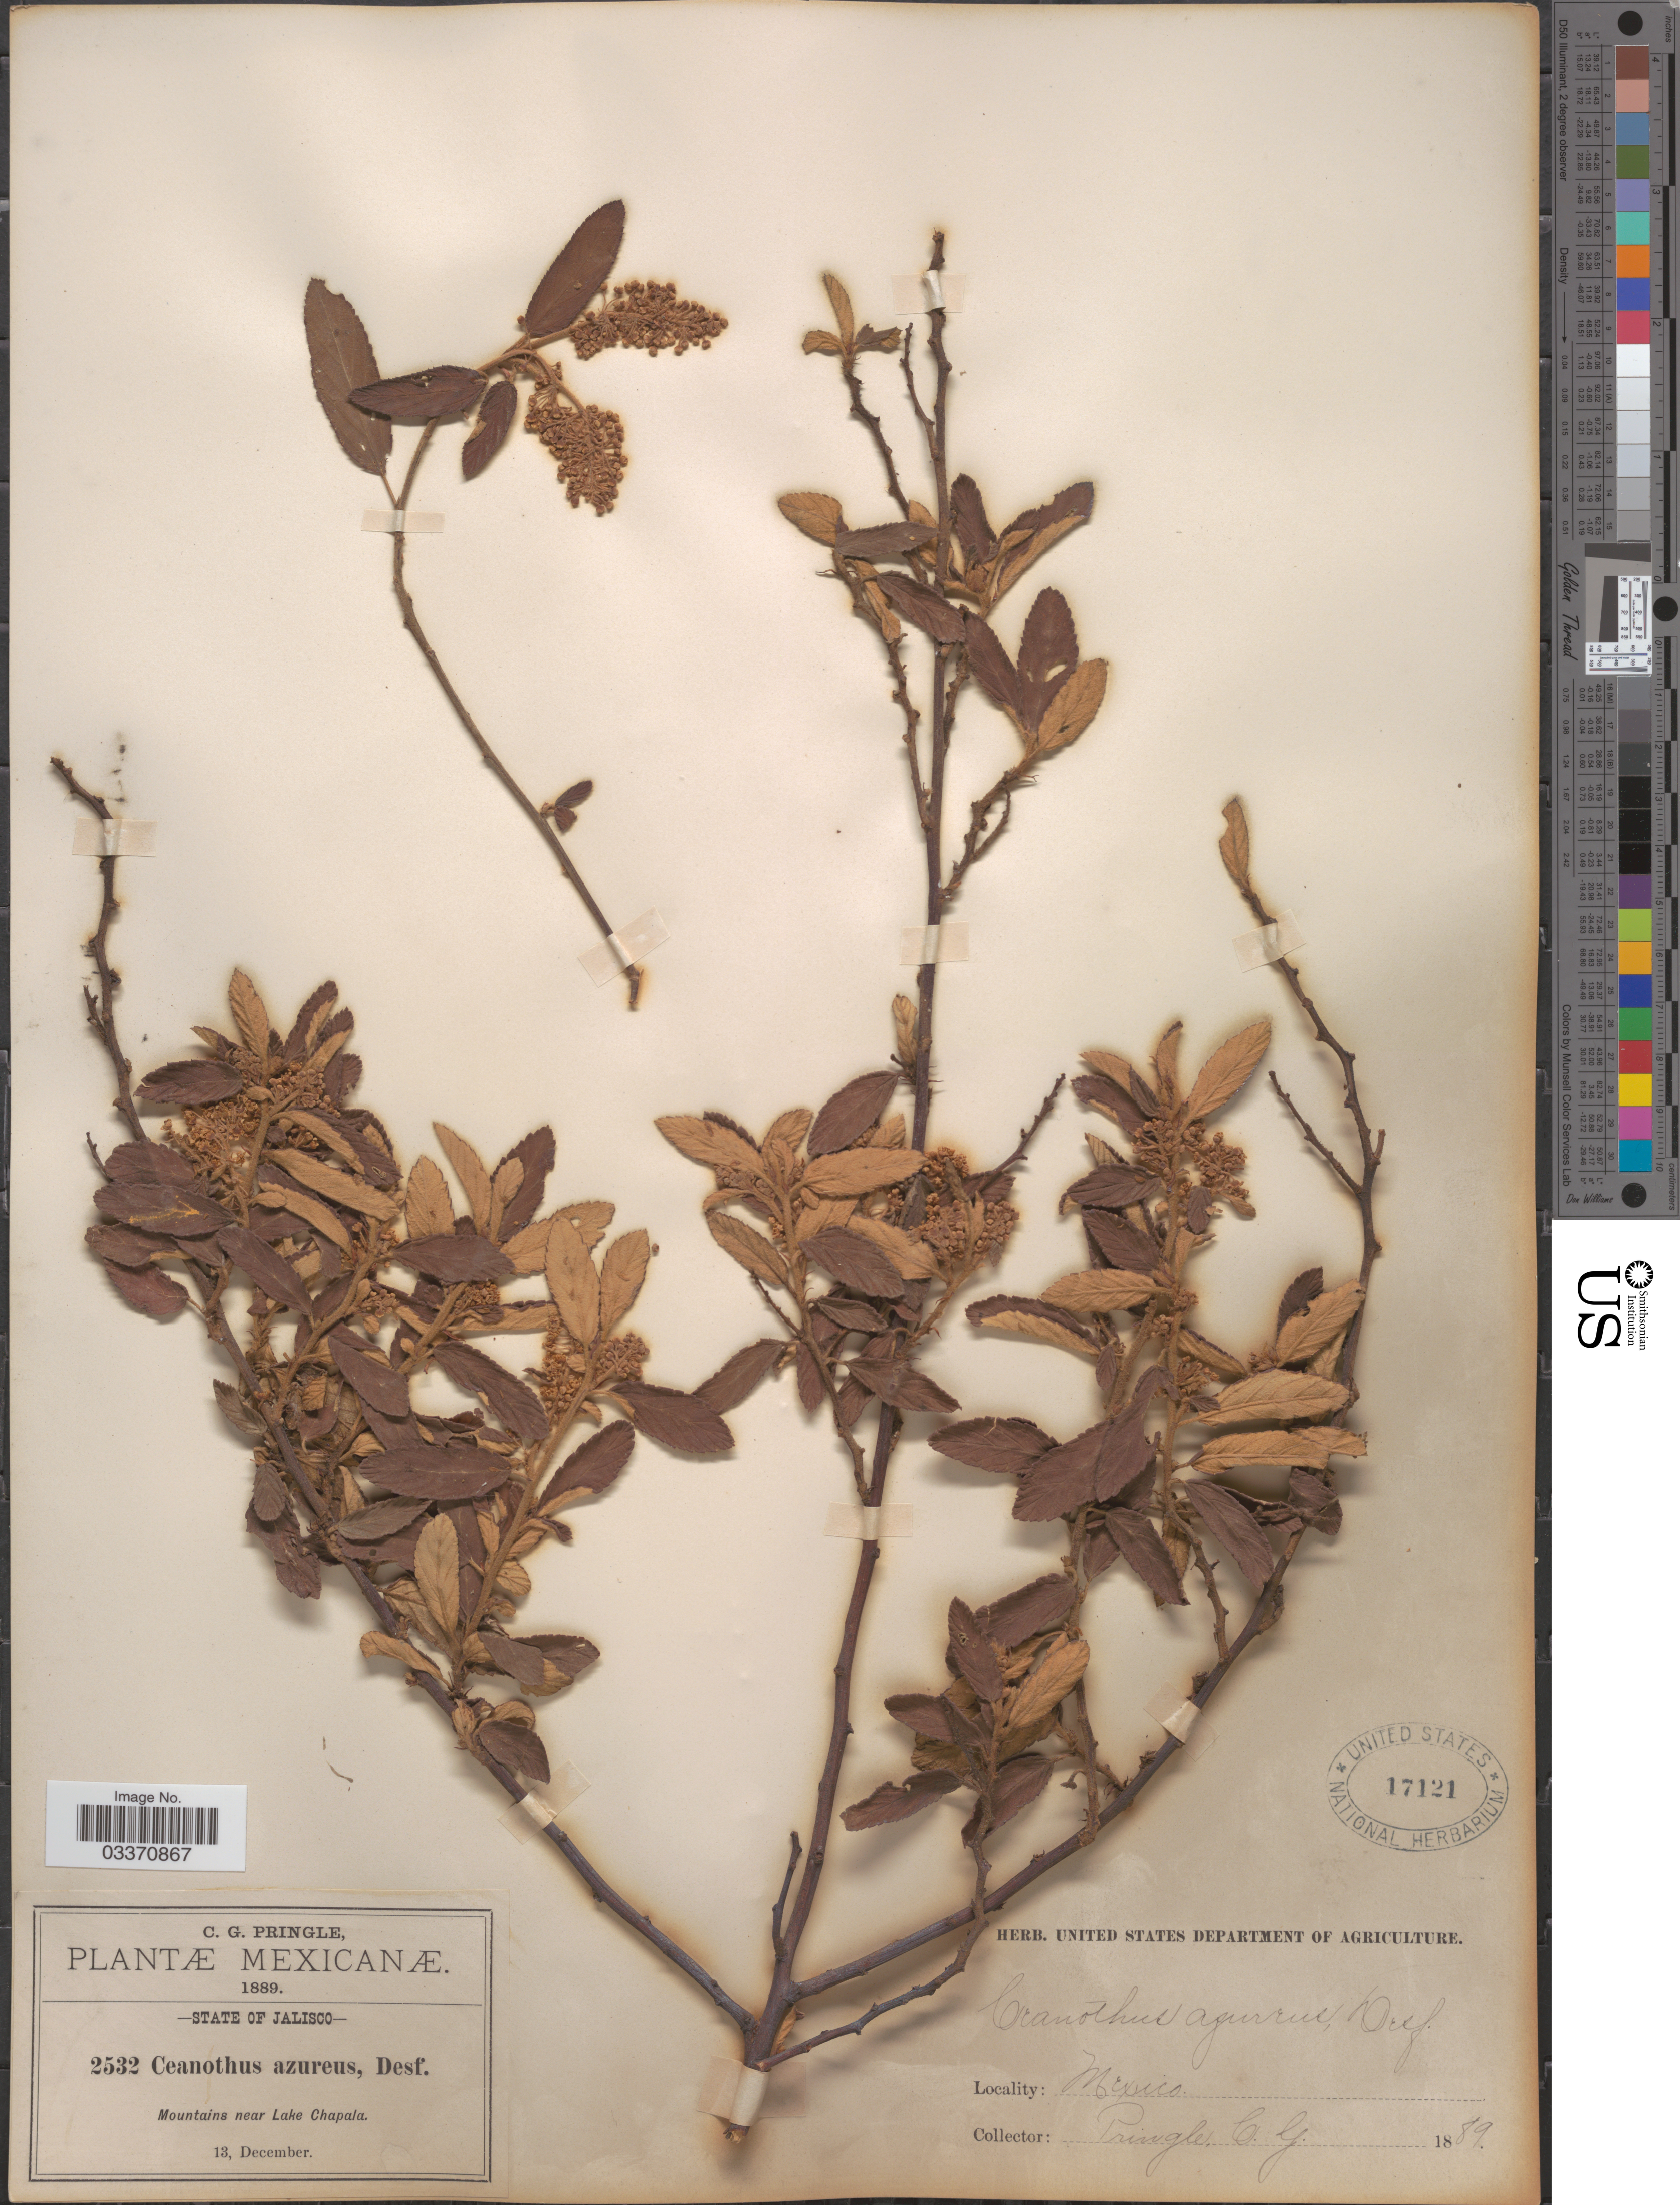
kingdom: Plantae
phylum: Tracheophyta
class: Magnoliopsida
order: Rosales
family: Rhamnaceae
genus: Ceanothus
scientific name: Ceanothus caeruleus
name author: Lag.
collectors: C. G. Pringle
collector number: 2532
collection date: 1889-12-13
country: Mexico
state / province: Jalisco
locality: Mountains near Lake Chapala.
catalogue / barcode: US 17121